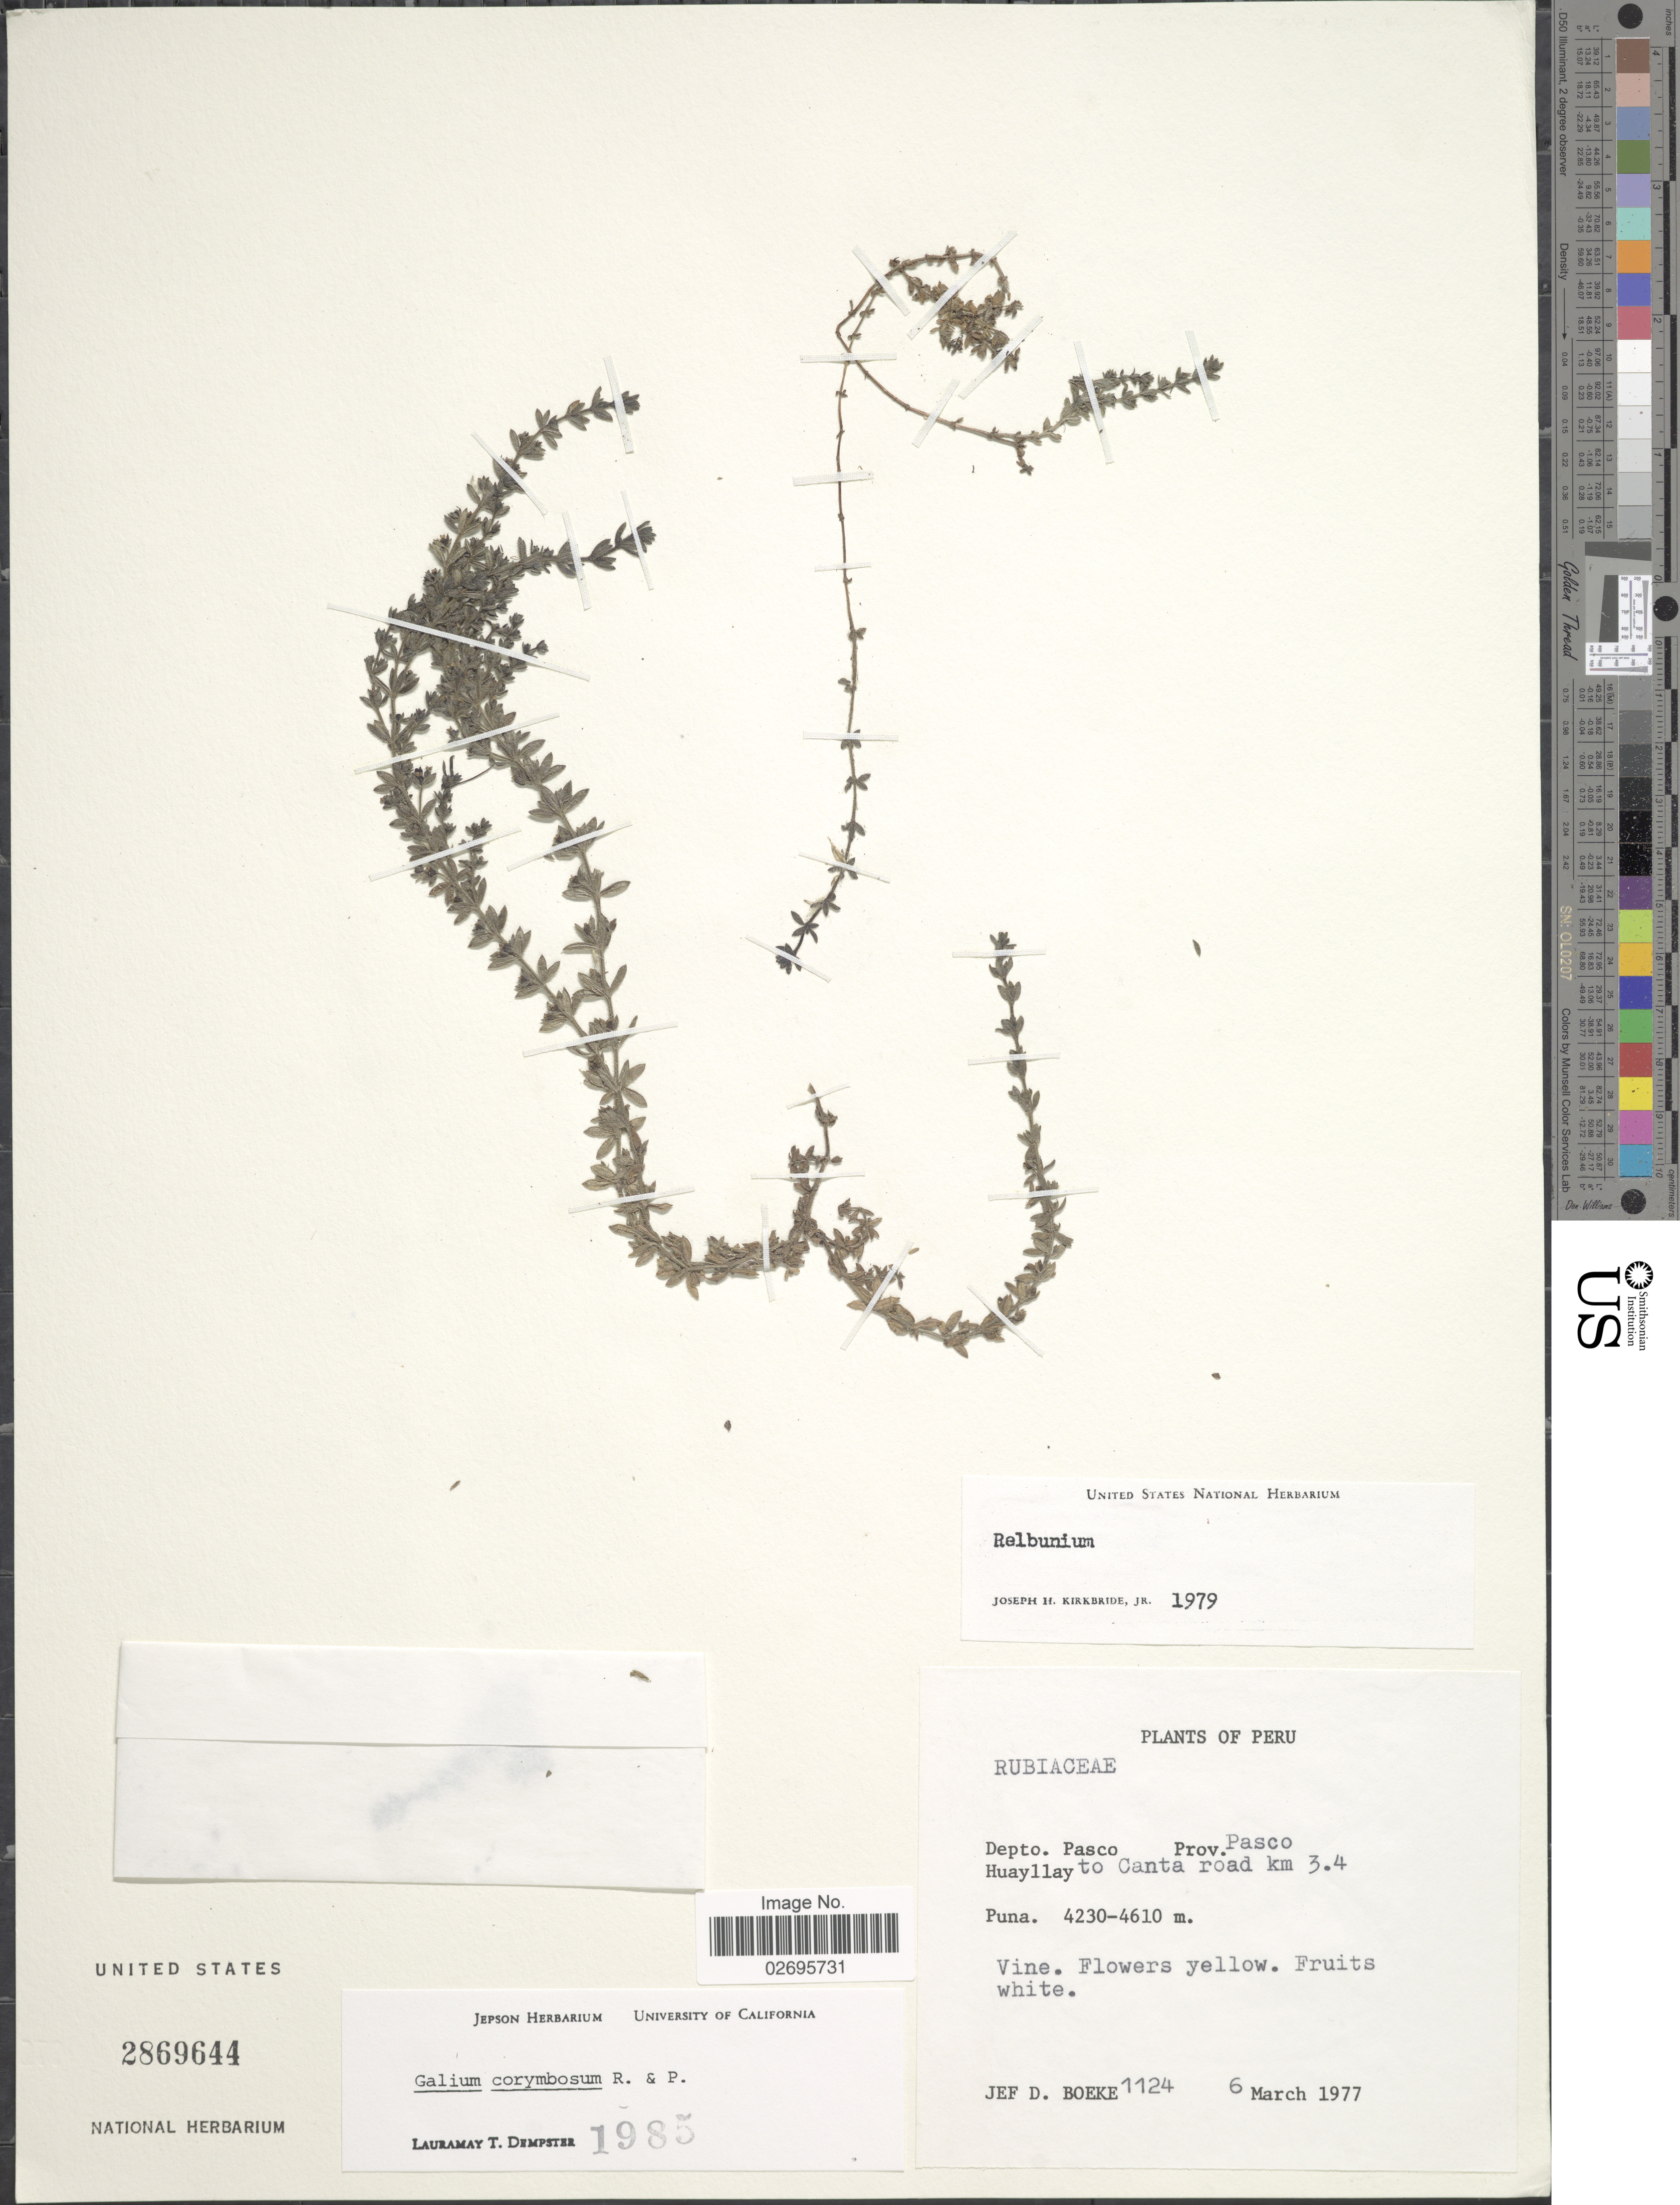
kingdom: Plantae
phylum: Tracheophyta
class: Magnoliopsida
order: Gentianales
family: Rubiaceae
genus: Galium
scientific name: Galium corymbosum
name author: Ruiz & Pav.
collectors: J. Boeke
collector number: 1124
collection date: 1977-03-06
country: Peru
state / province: Pasco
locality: Depto. Pasco, Prov. Pasco, Huayllay to Canta road Km. 3.4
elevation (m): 4230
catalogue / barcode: US 2869644